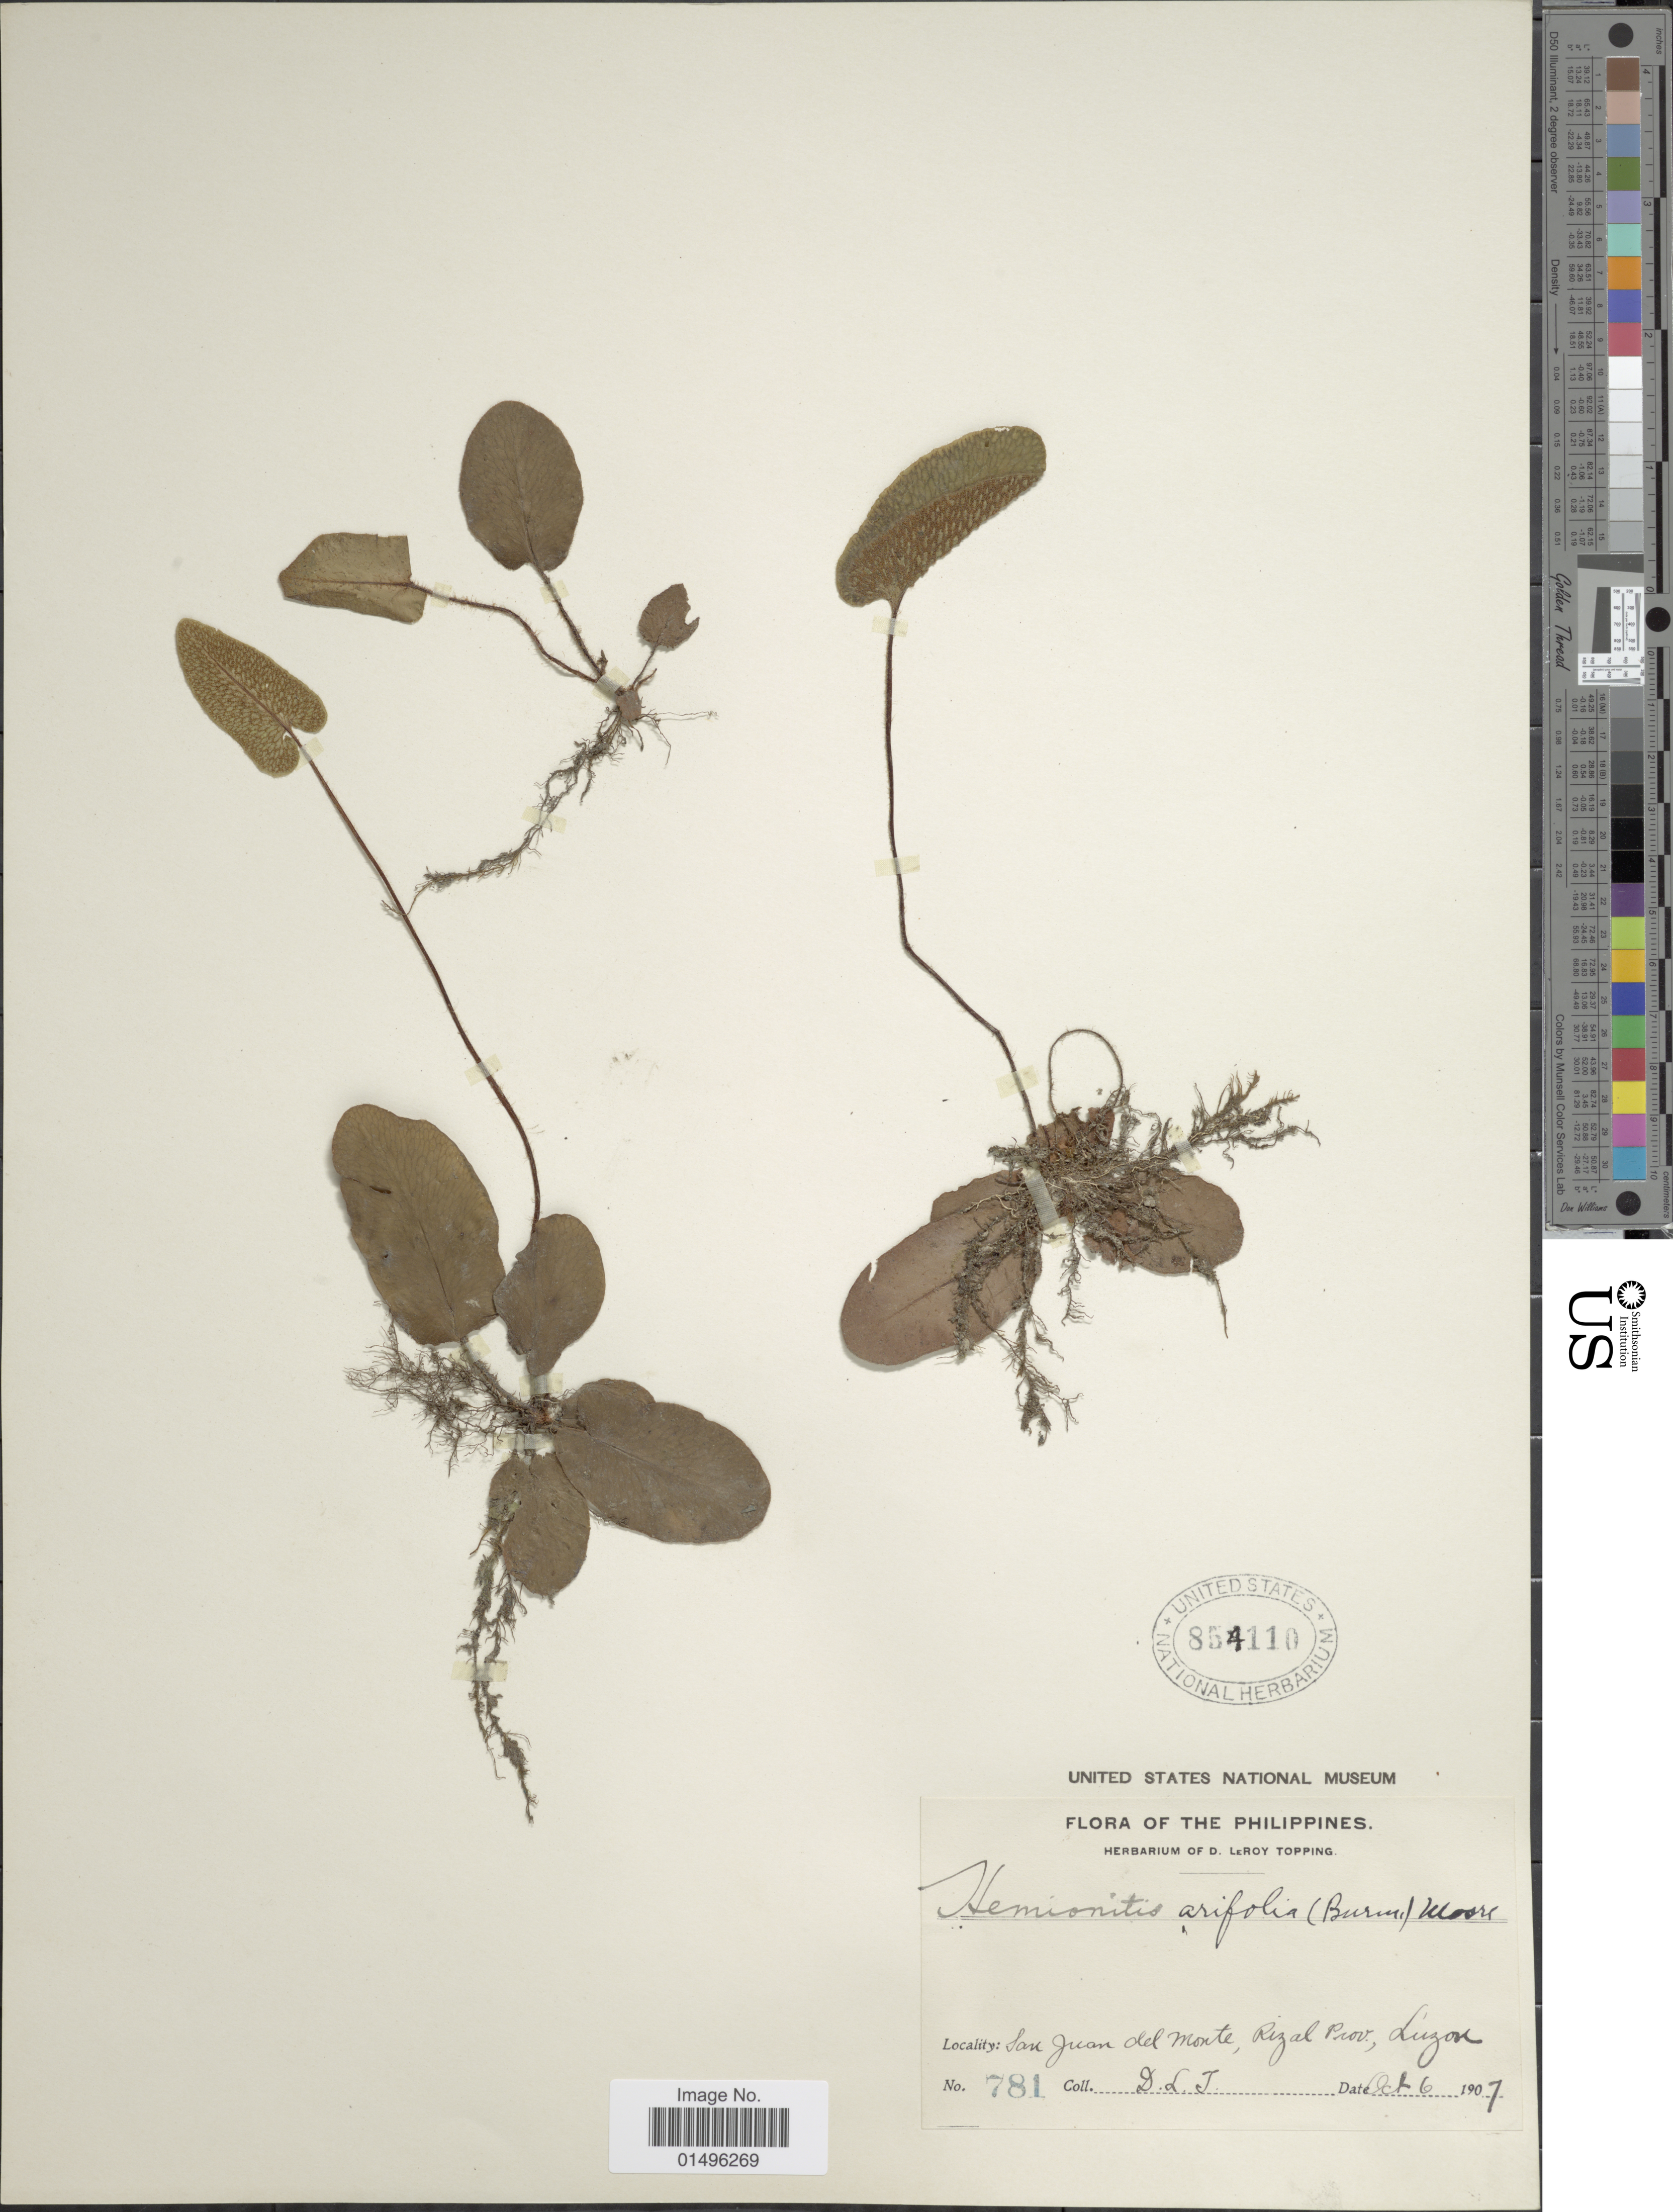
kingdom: Plantae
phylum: Tracheophyta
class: Polypodiopsida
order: Polypodiales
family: Pteridaceae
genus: Parahemionitis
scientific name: Parahemionitis cordata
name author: (Roxb. ex Hook. & Grev.) Fraser-Jenk.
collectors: D. L. Topping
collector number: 781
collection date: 1907-10-06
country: Philippines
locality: Philippines, San Juan del Monte, Rizal Prov., Luzon.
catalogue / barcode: US 854110